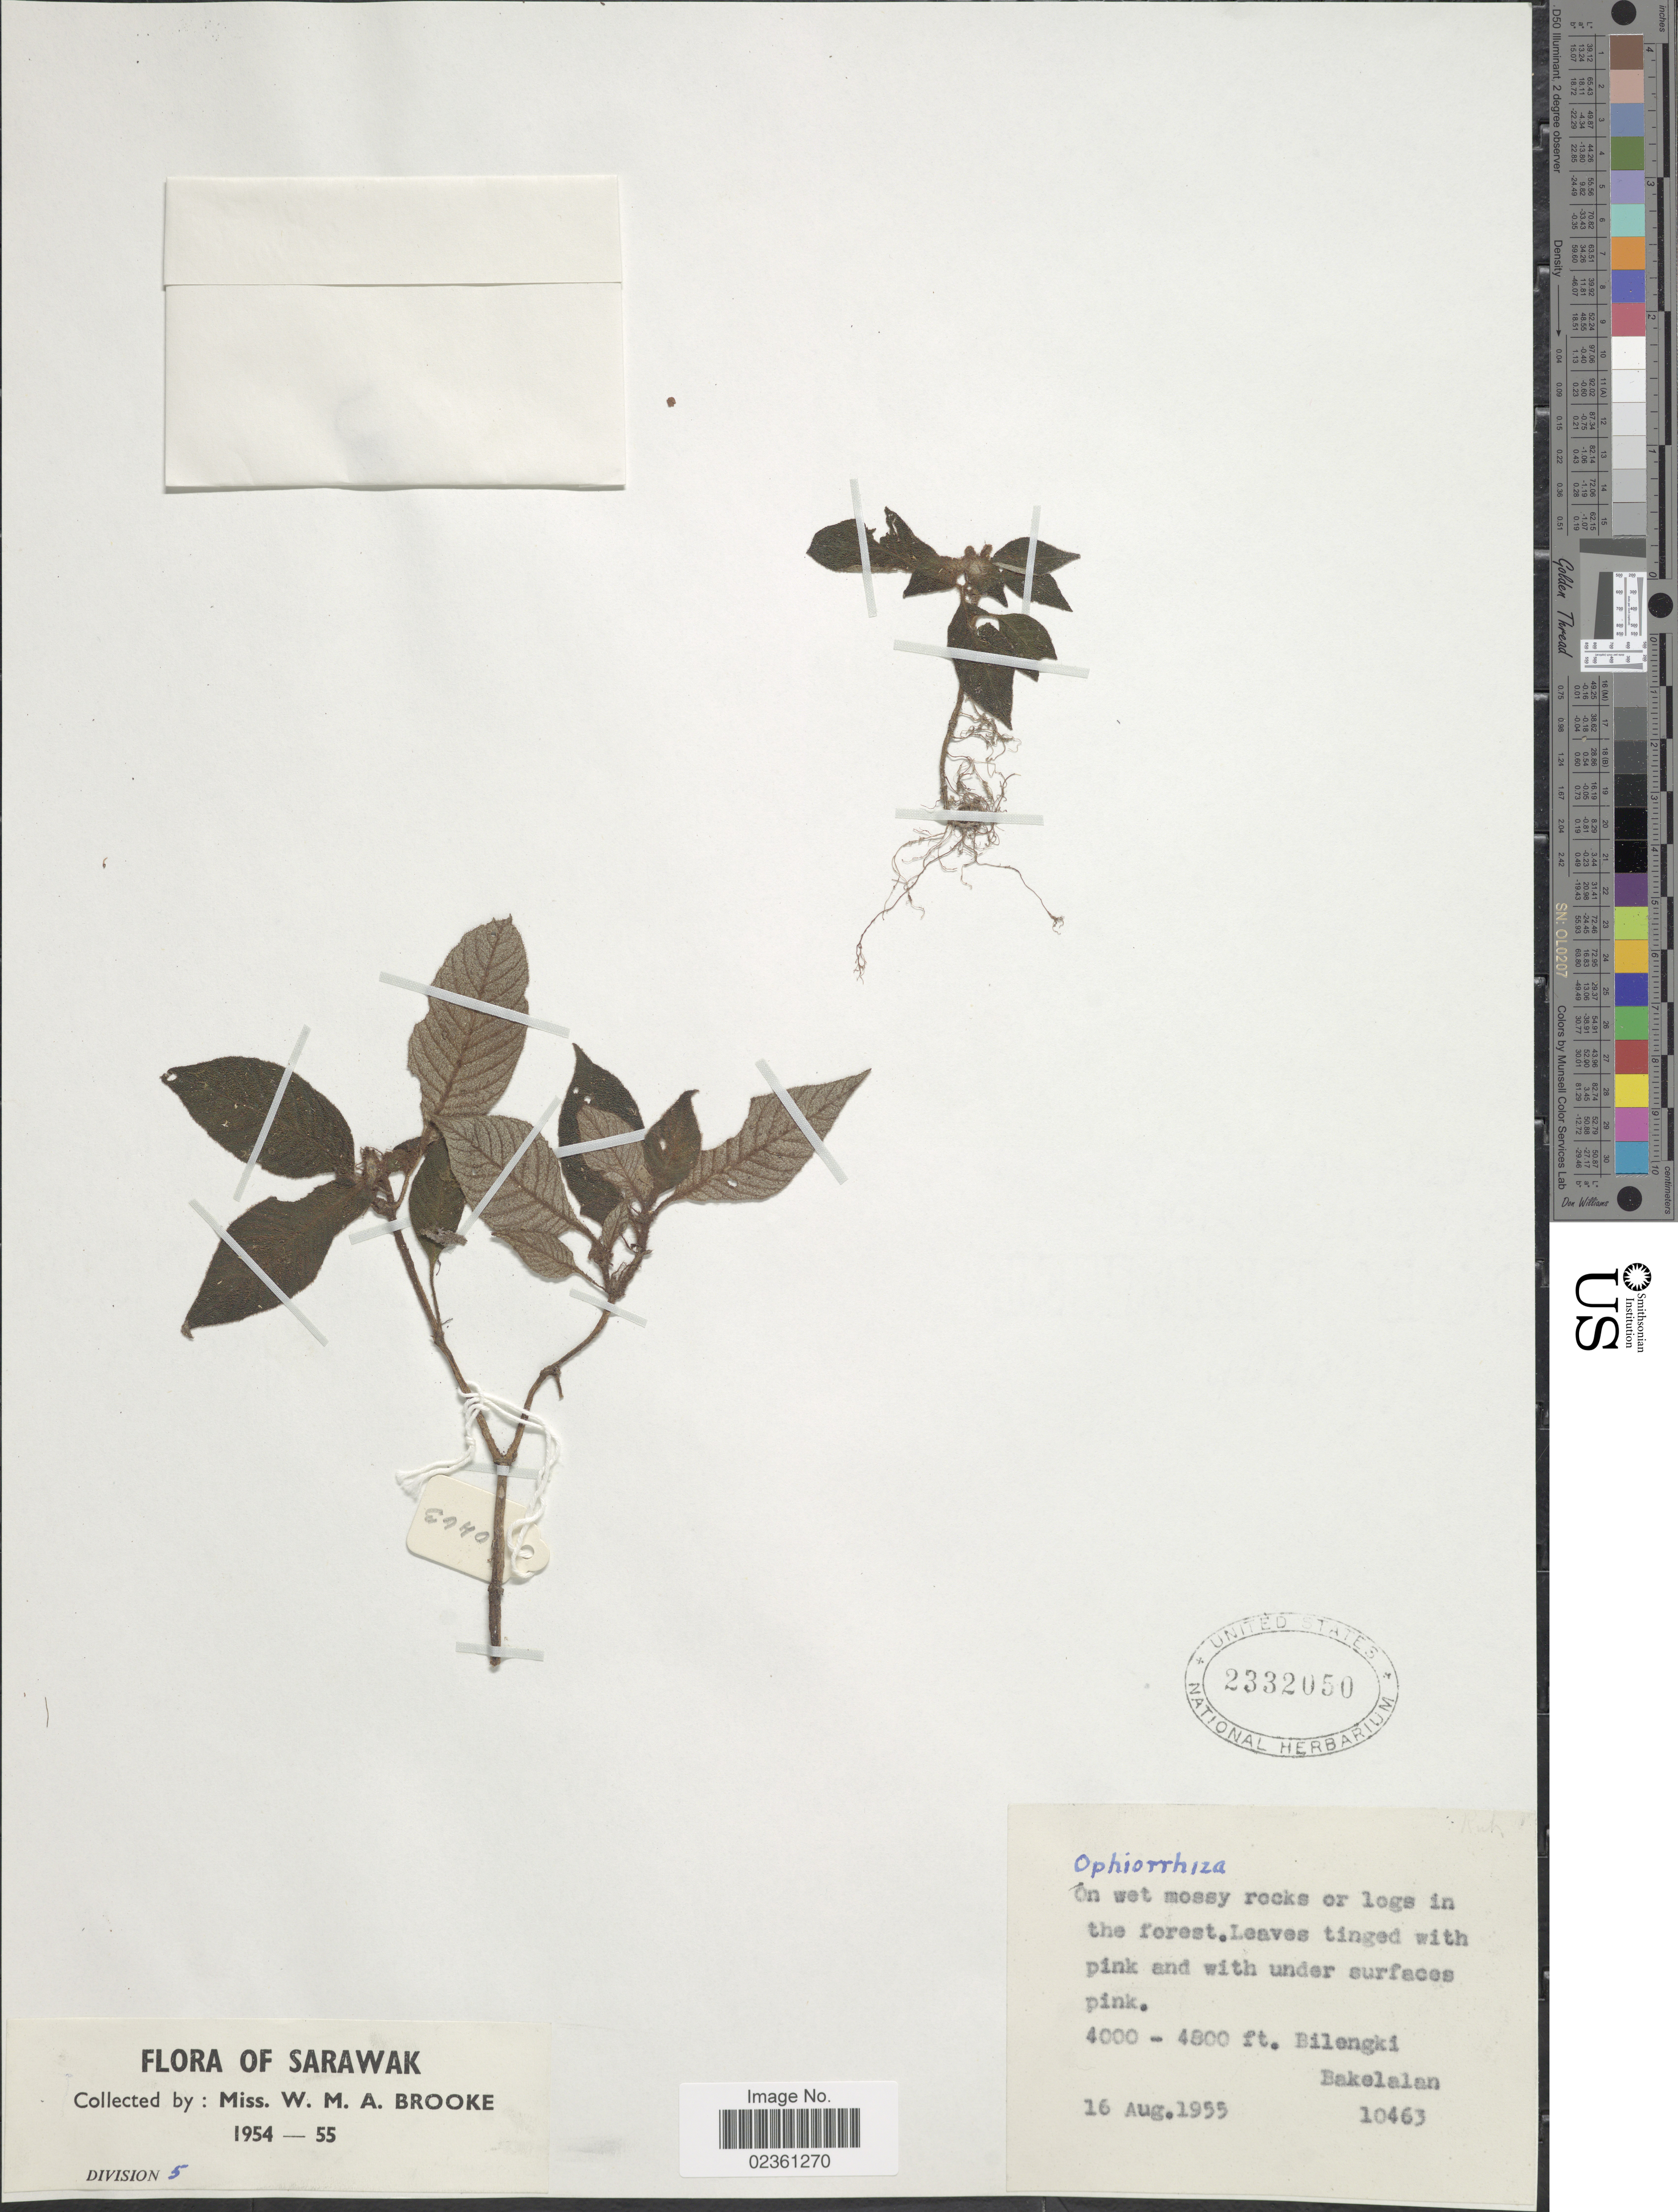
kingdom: Plantae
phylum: Tracheophyta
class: Magnoliopsida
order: Gentianales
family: Rubiaceae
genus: Ophiorrhiza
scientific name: Ophiorrhiza sp.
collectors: W. Brooke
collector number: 10463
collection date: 1955-08-16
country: Malaysia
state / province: Sarawak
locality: On wet mossy rocks or logs in the forest, Bilengki, Bakelalan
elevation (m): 1219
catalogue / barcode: US 2332050